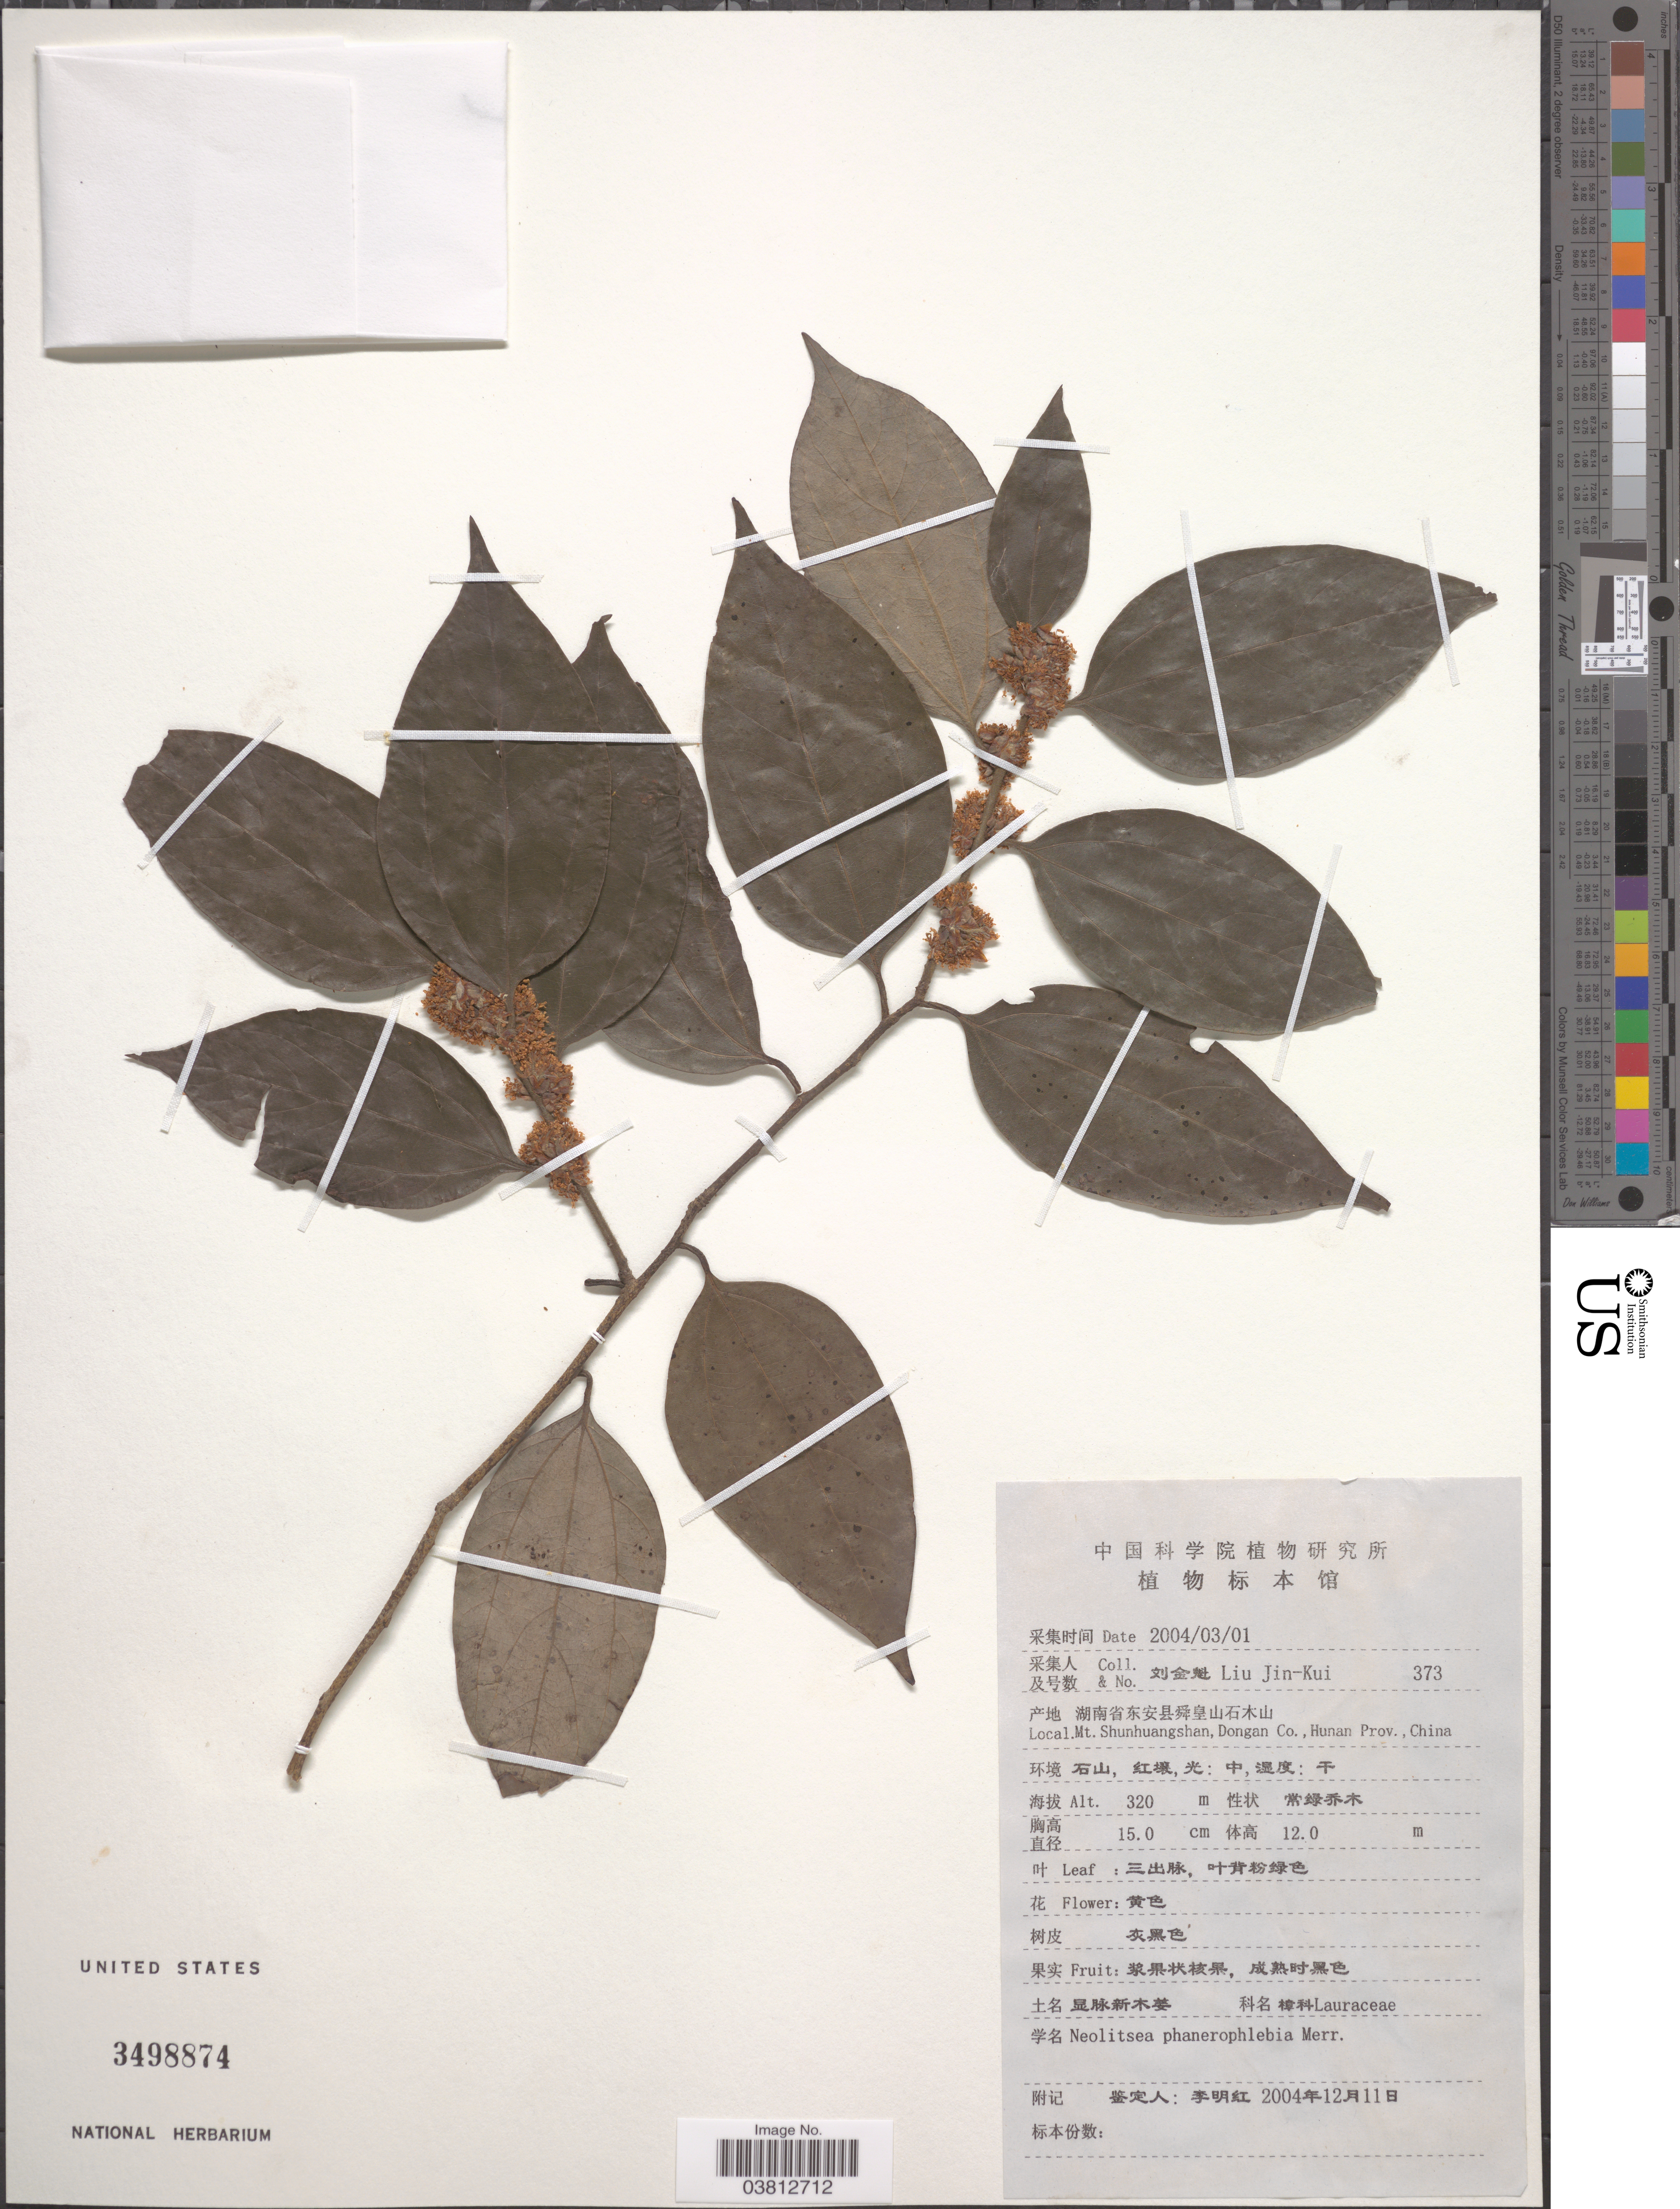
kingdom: Plantae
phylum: Tracheophyta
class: Magnoliopsida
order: Laurales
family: Lauraceae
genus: Neolitsea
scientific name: Neolitsea phanerophlebia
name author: Merr.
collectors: Liu Jin-Kui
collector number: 373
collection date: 2004-03-01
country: China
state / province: Hunan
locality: Mt. Shunhuangshan, Dongan Co.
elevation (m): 320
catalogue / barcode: US 3498874